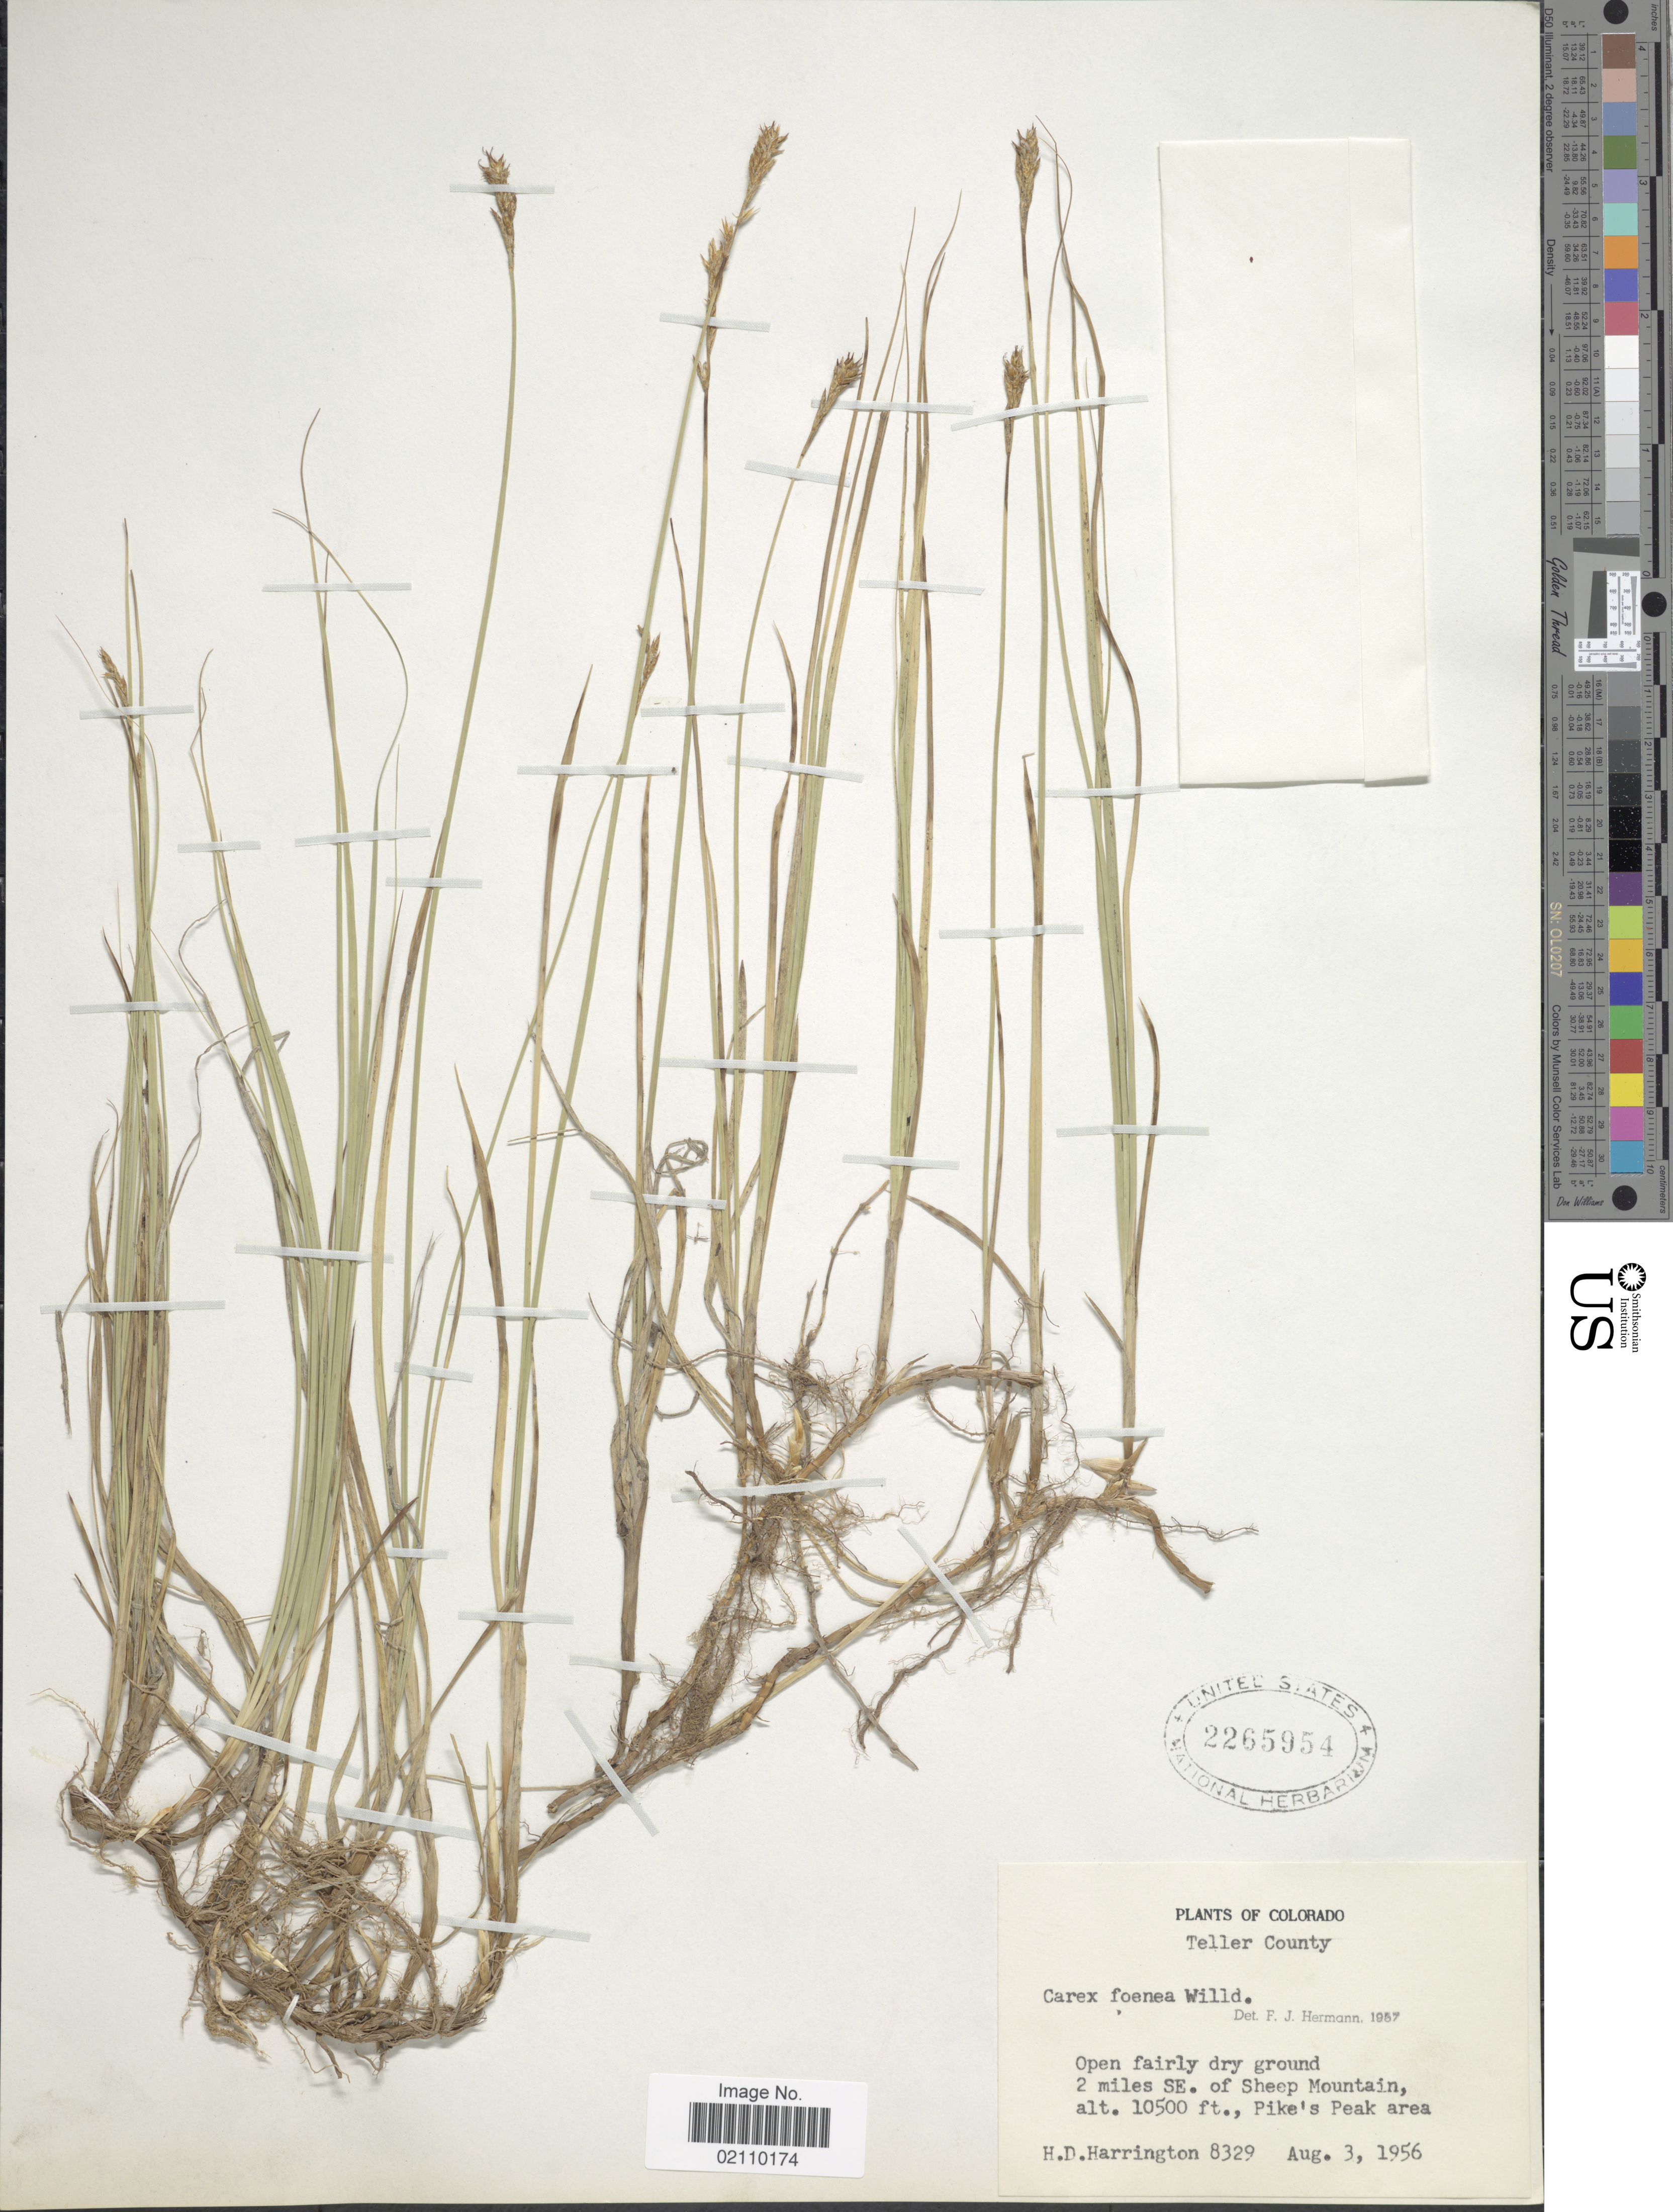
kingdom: Plantae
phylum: Tracheophyta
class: Liliopsida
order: Poales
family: Cyperaceae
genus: Carex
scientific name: Carex siccata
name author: Dewey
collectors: H. Harrington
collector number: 8329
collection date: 1956-08-03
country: United States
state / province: Colorado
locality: Teller County, open fairly dry ground, 2 miles SE. of Sheep Mountain, Pike's Peak area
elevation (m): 3200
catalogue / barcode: US 2265954